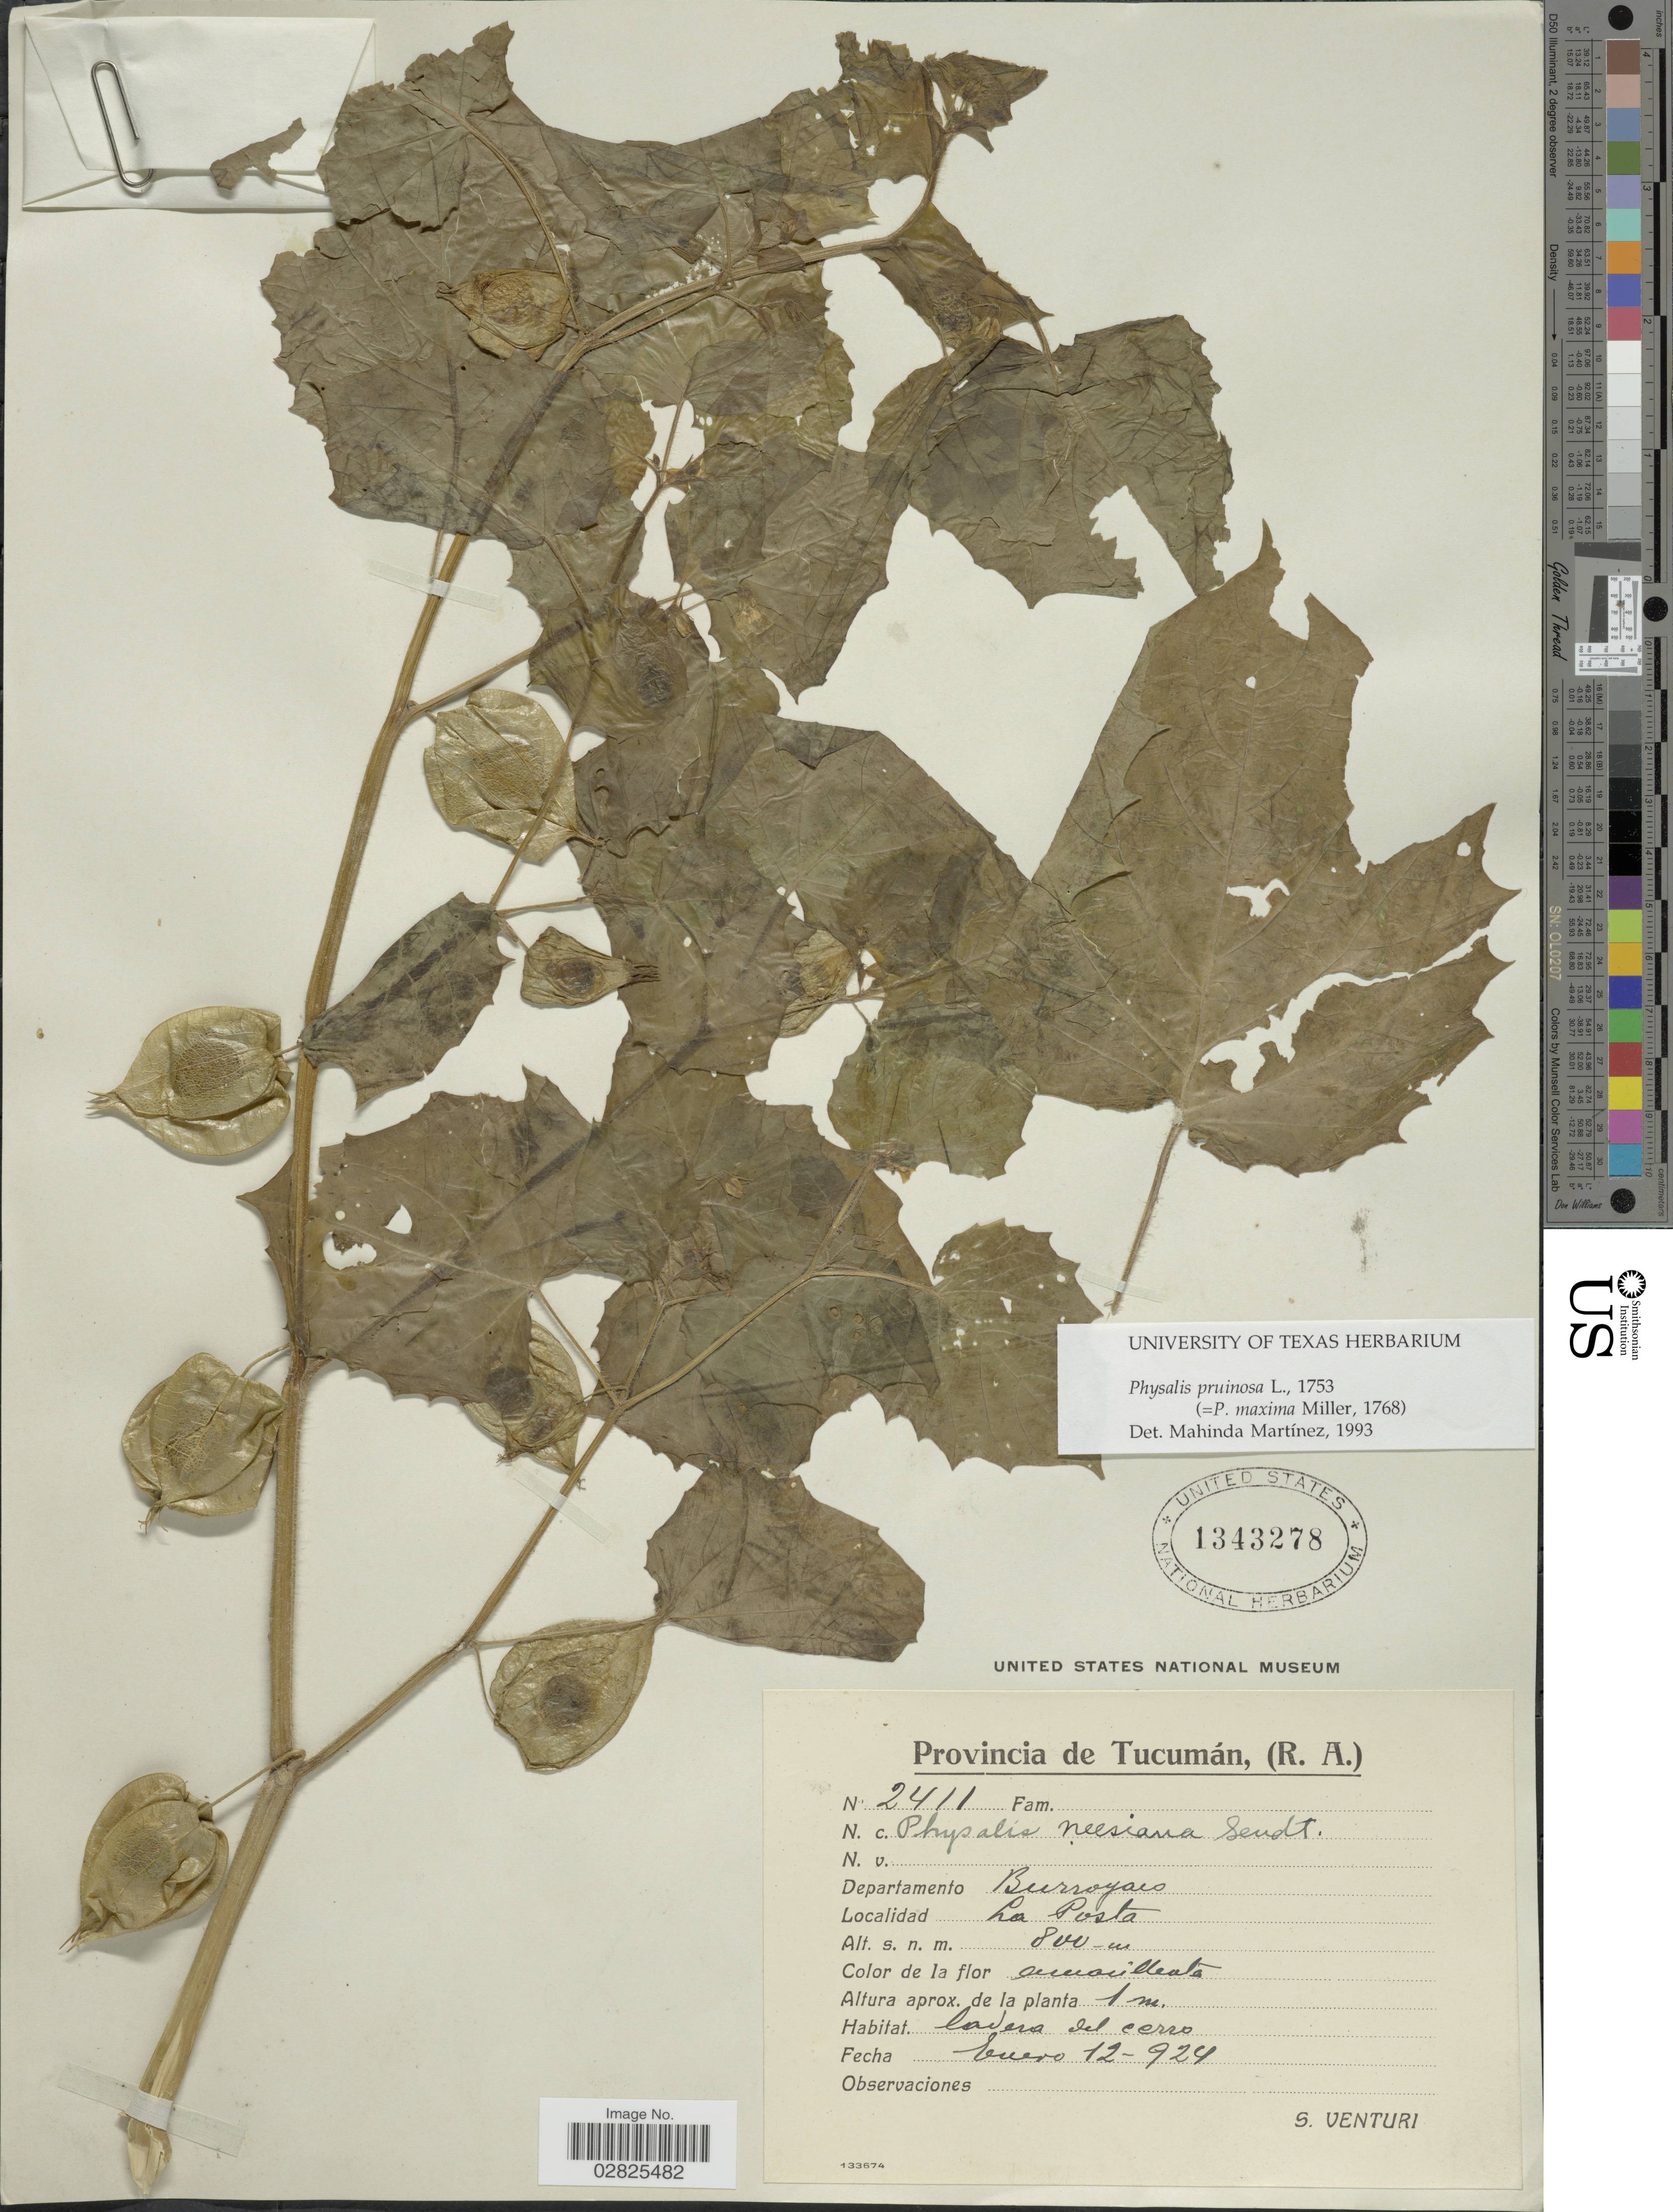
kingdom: Plantae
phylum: Tracheophyta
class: Magnoliopsida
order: Solanales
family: Solanaceae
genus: Physalis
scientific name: Physalis pruinosa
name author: L.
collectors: S. Venturi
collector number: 2411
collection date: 1924-01-12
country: Argentina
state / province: Tucuman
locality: Departamento Burroyaco. La Posta.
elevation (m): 800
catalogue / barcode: US 1343278